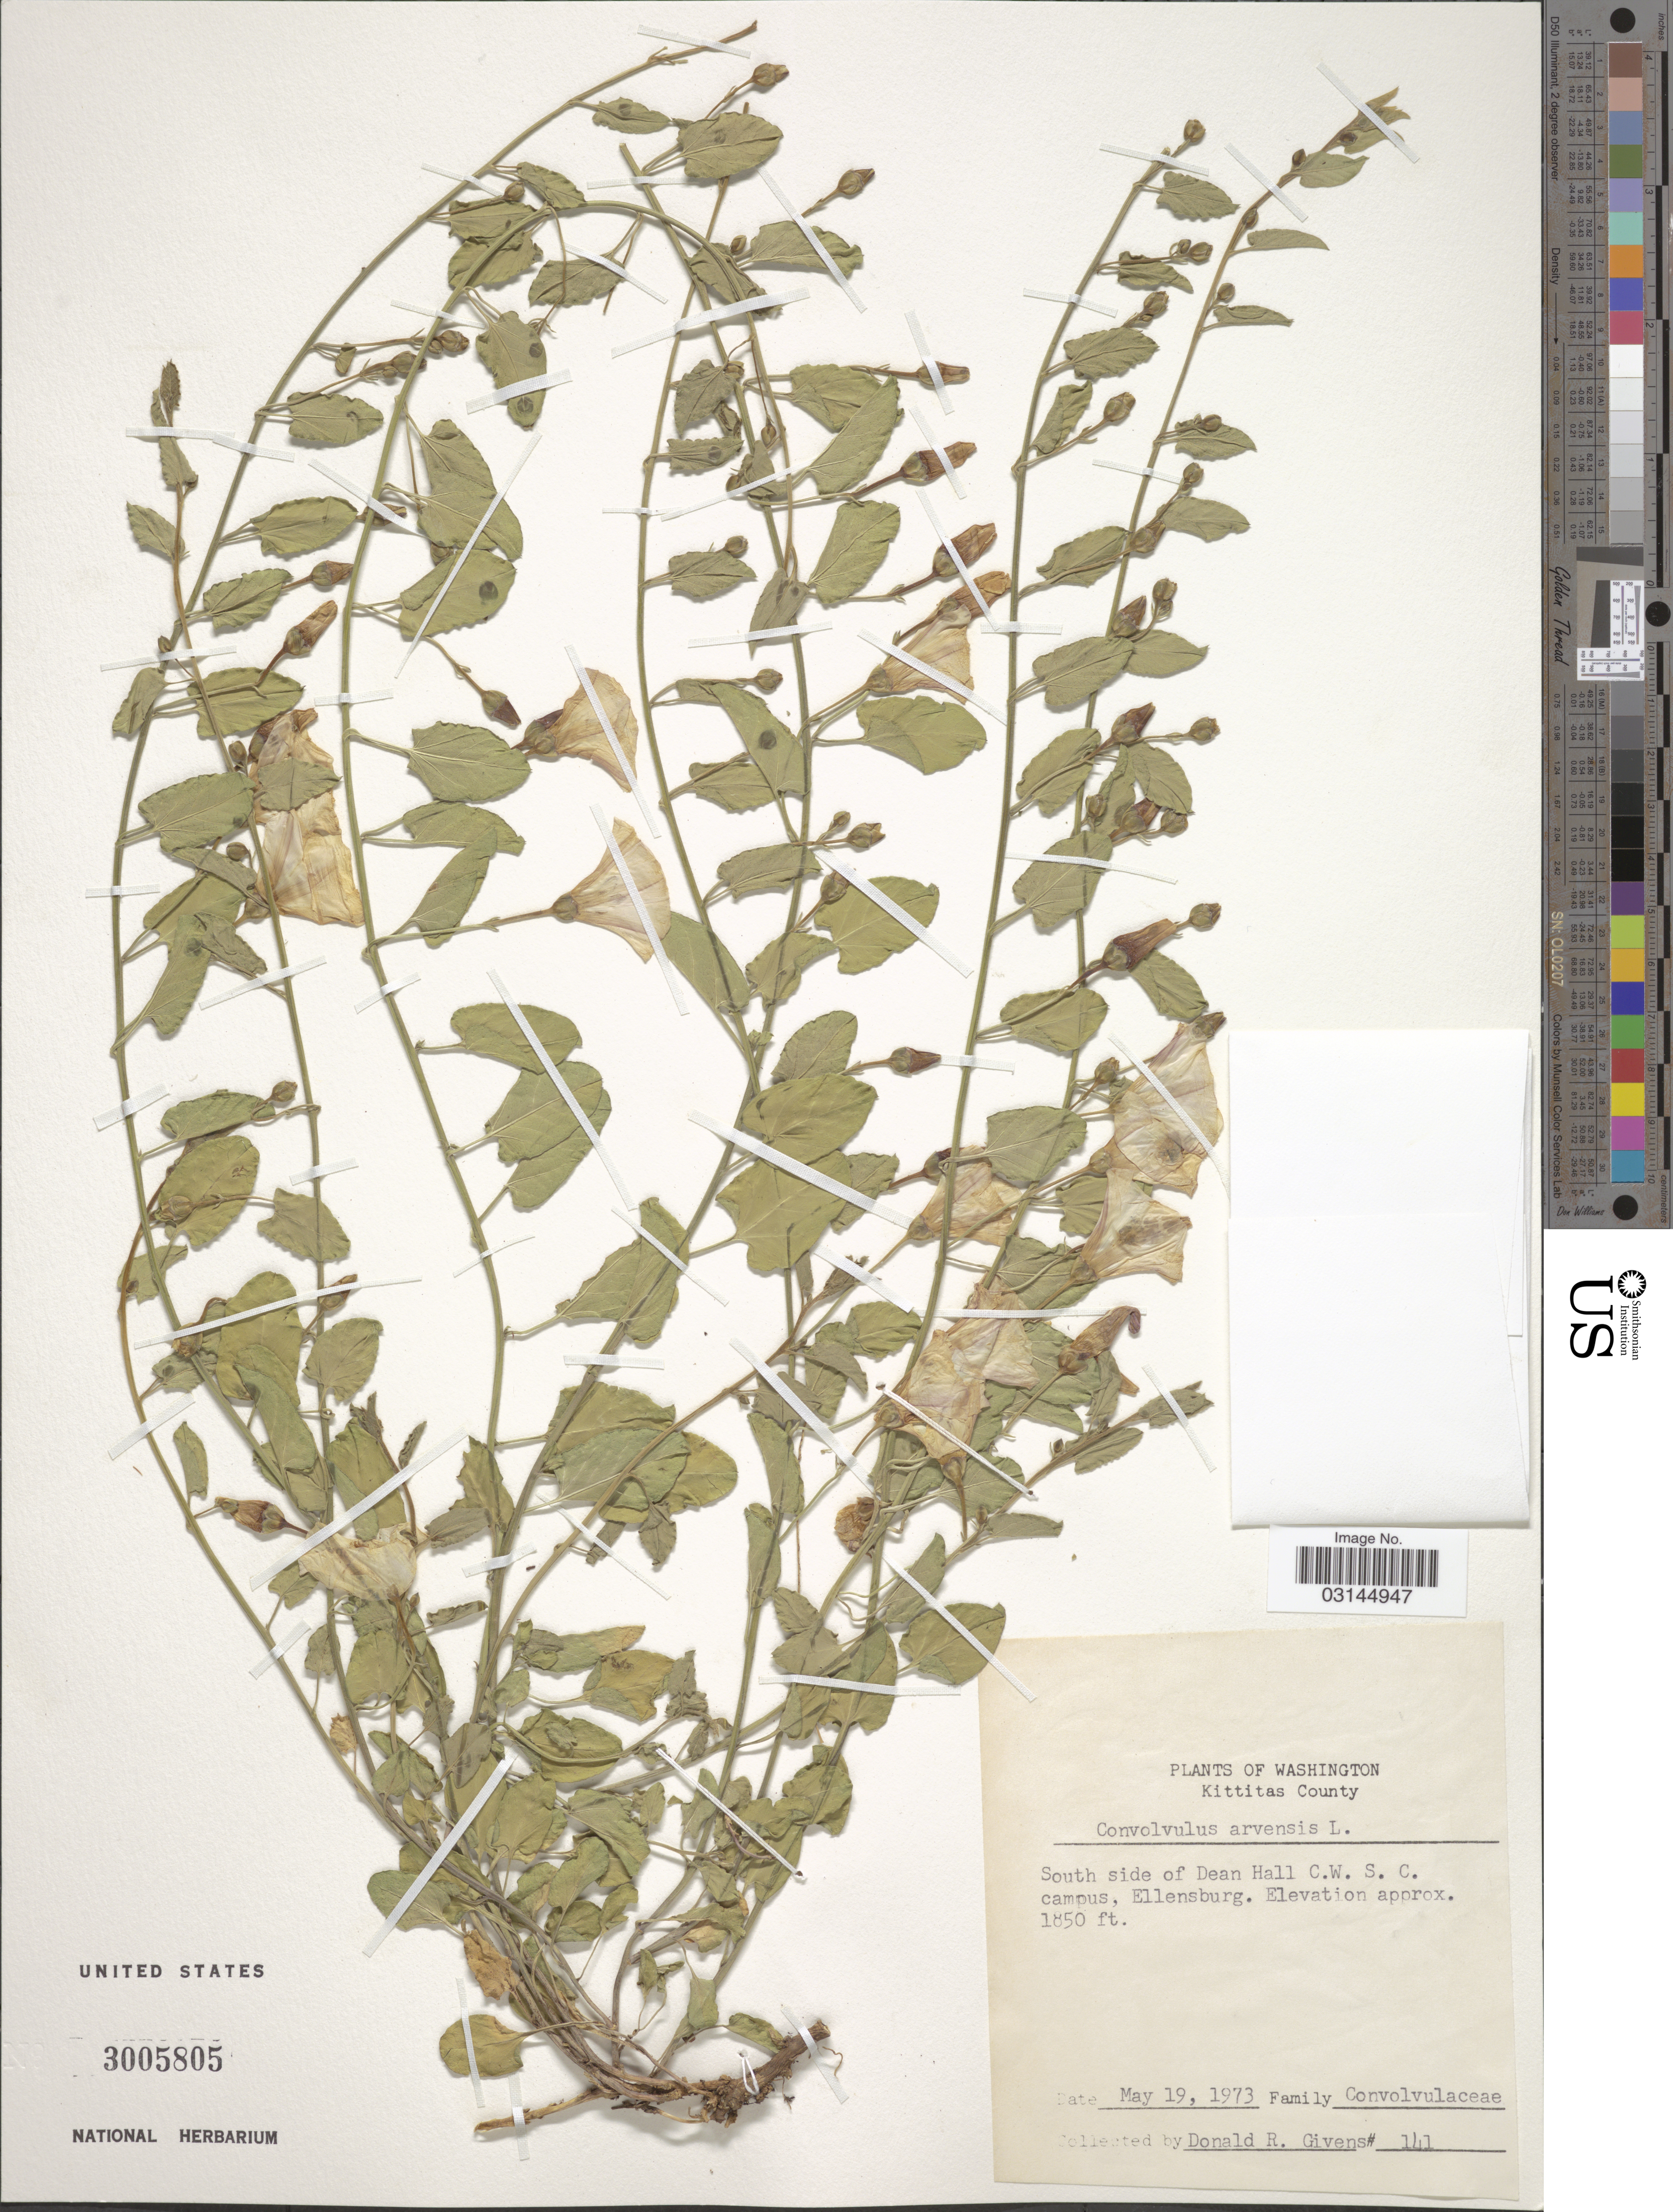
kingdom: Plantae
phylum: Tracheophyta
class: Magnoliopsida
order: Solanales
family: Convolvulaceae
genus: Convolvulus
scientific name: Convolvulus arvensis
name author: L.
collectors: D. Givens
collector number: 141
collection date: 1973-05-19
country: United States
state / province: Washington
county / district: Kittitas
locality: Kittitas County, South side of Dean Hall, C.W. S.C. campus, Ellensburg.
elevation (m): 564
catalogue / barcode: US 3005805